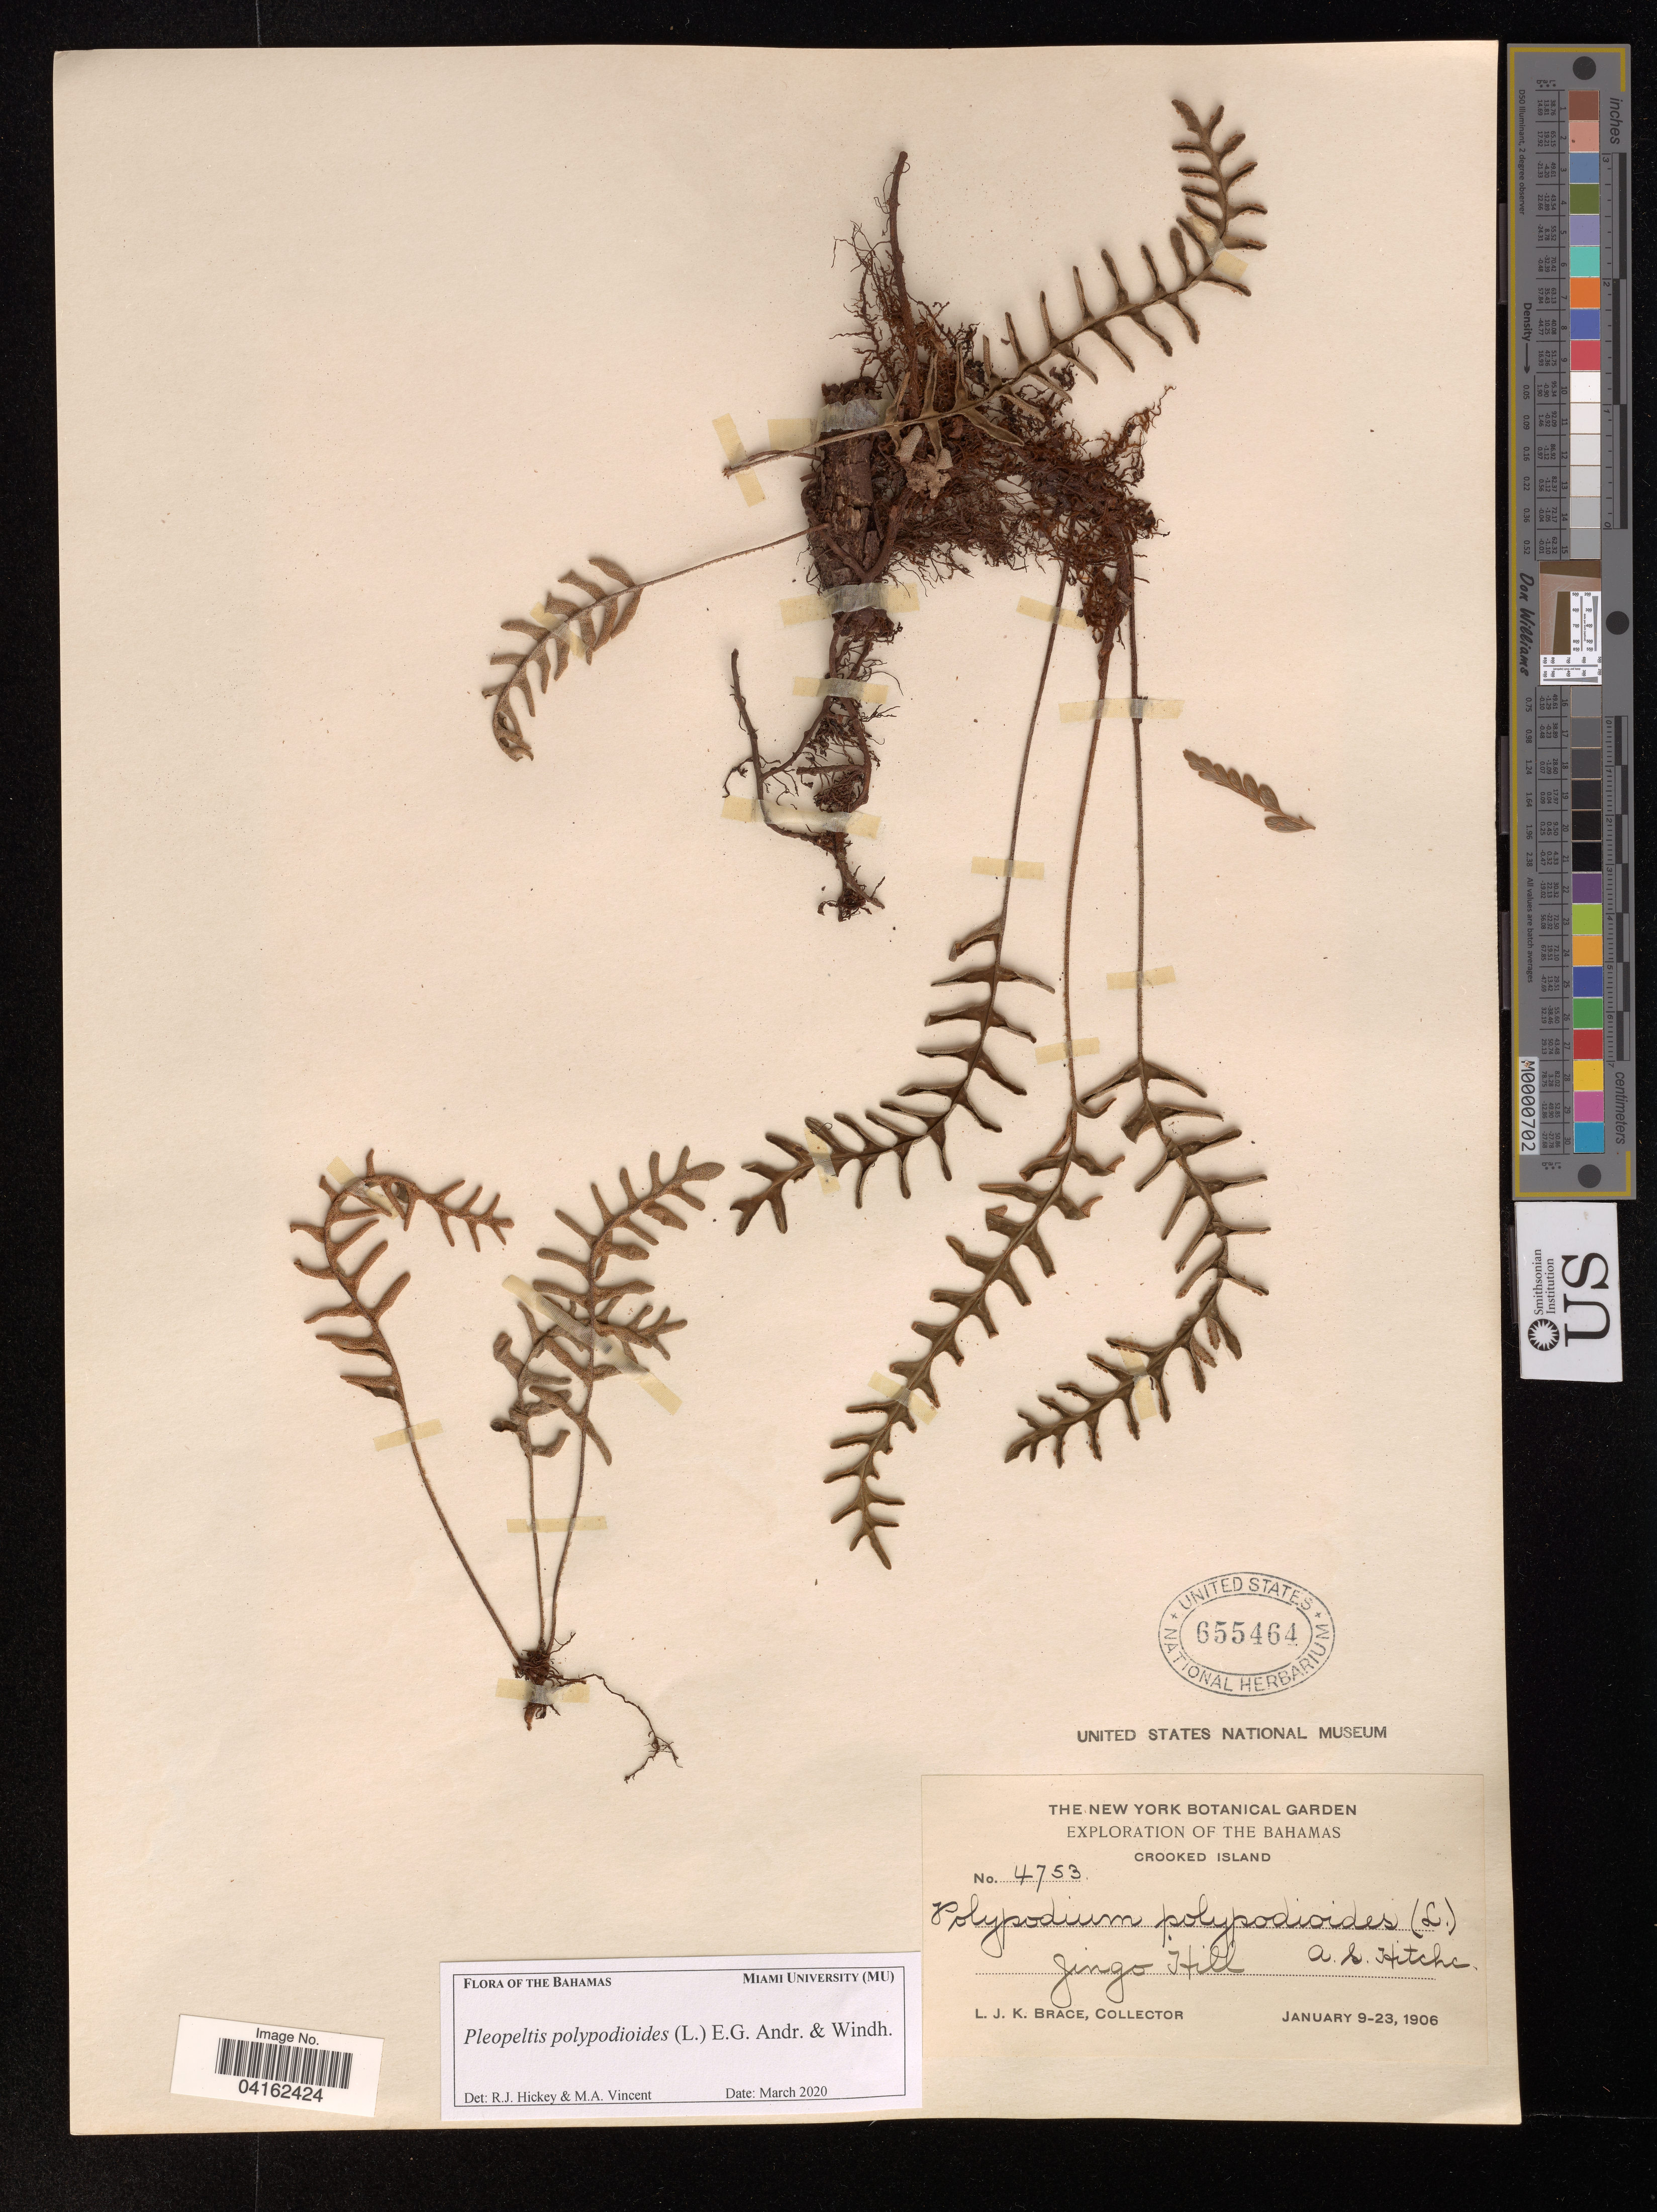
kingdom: Plantae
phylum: Tracheophyta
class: Polypodiopsida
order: Polypodiales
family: Polypodiaceae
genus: Pleopeltis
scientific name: Pleopeltis polypodioides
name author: (L.) E.G. Andrews & Windham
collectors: L. J. K. Brace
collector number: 4753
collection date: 1906-01-09/1906-01-23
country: Bahamas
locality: Crooked Island. Jingo Hill.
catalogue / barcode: US 655464